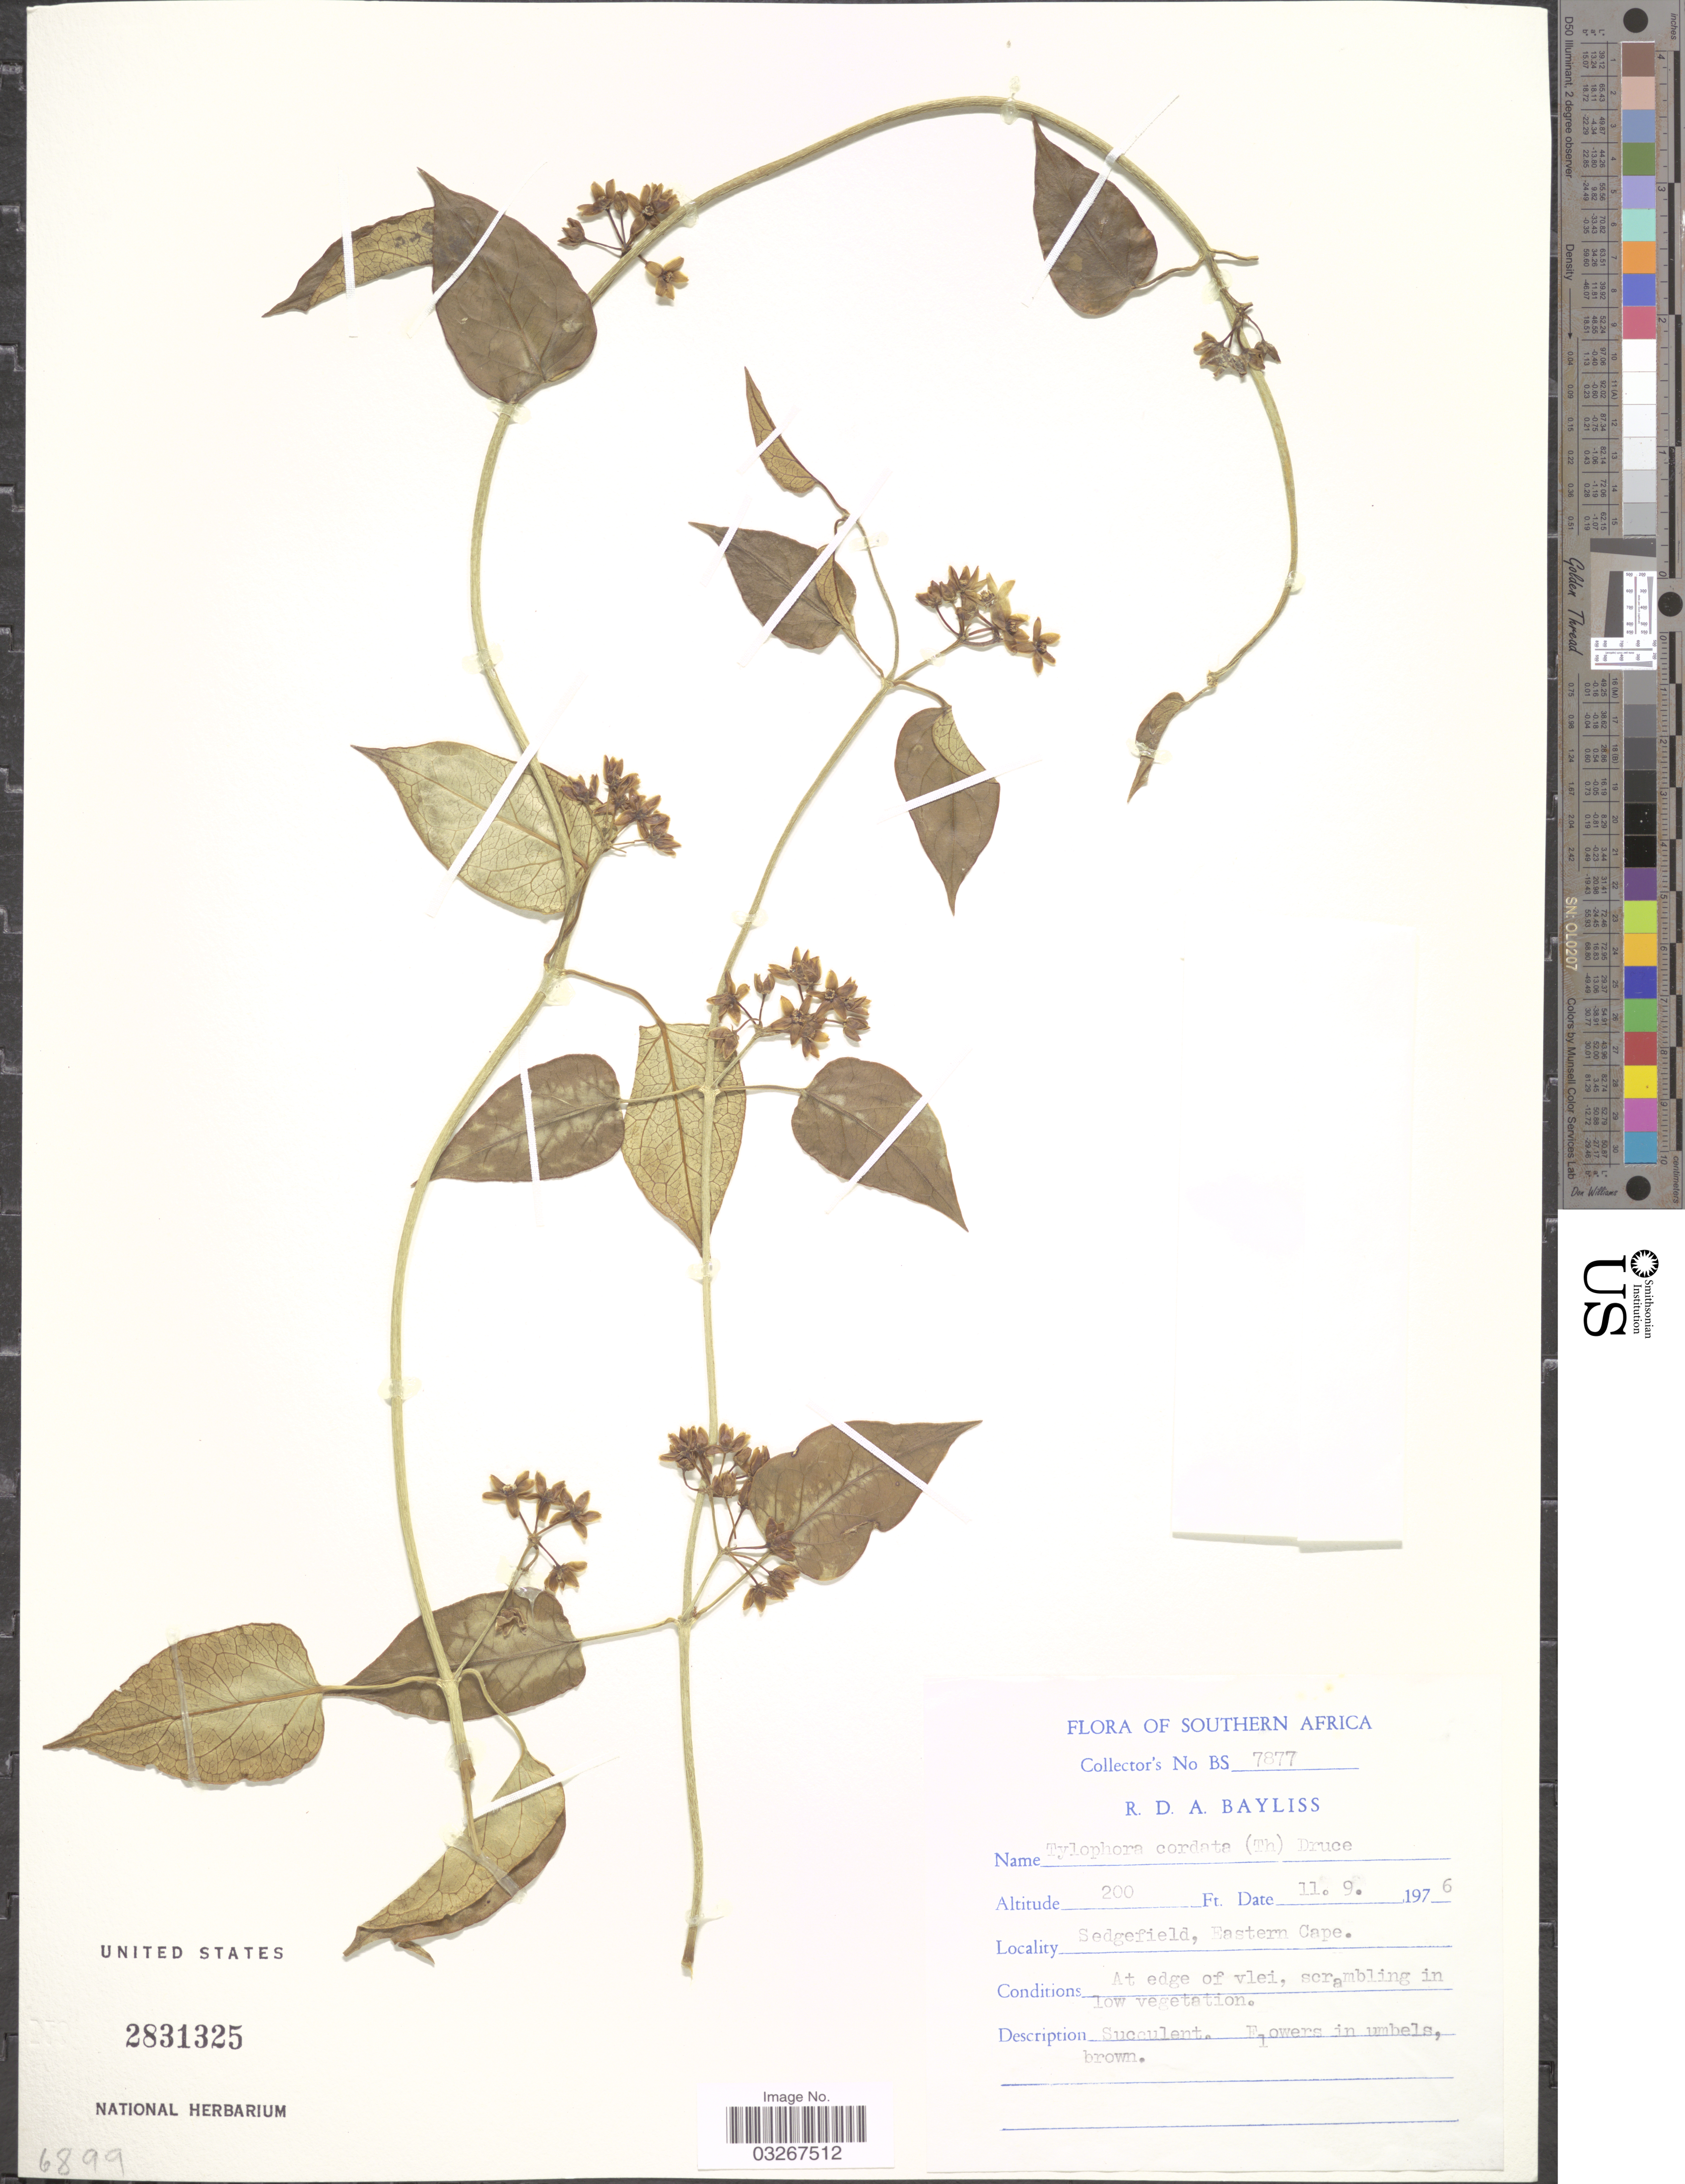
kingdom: Plantae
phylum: Tracheophyta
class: Magnoliopsida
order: Gentianales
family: Apocynaceae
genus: Tylophora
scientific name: Tylophora cordata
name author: Druce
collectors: R. Bayliss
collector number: BS7877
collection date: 1976-09-11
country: South Africa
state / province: Eastern Cape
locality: Southern Africa, Sedgefield, Eastern Cape.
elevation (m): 61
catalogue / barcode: US 2831325